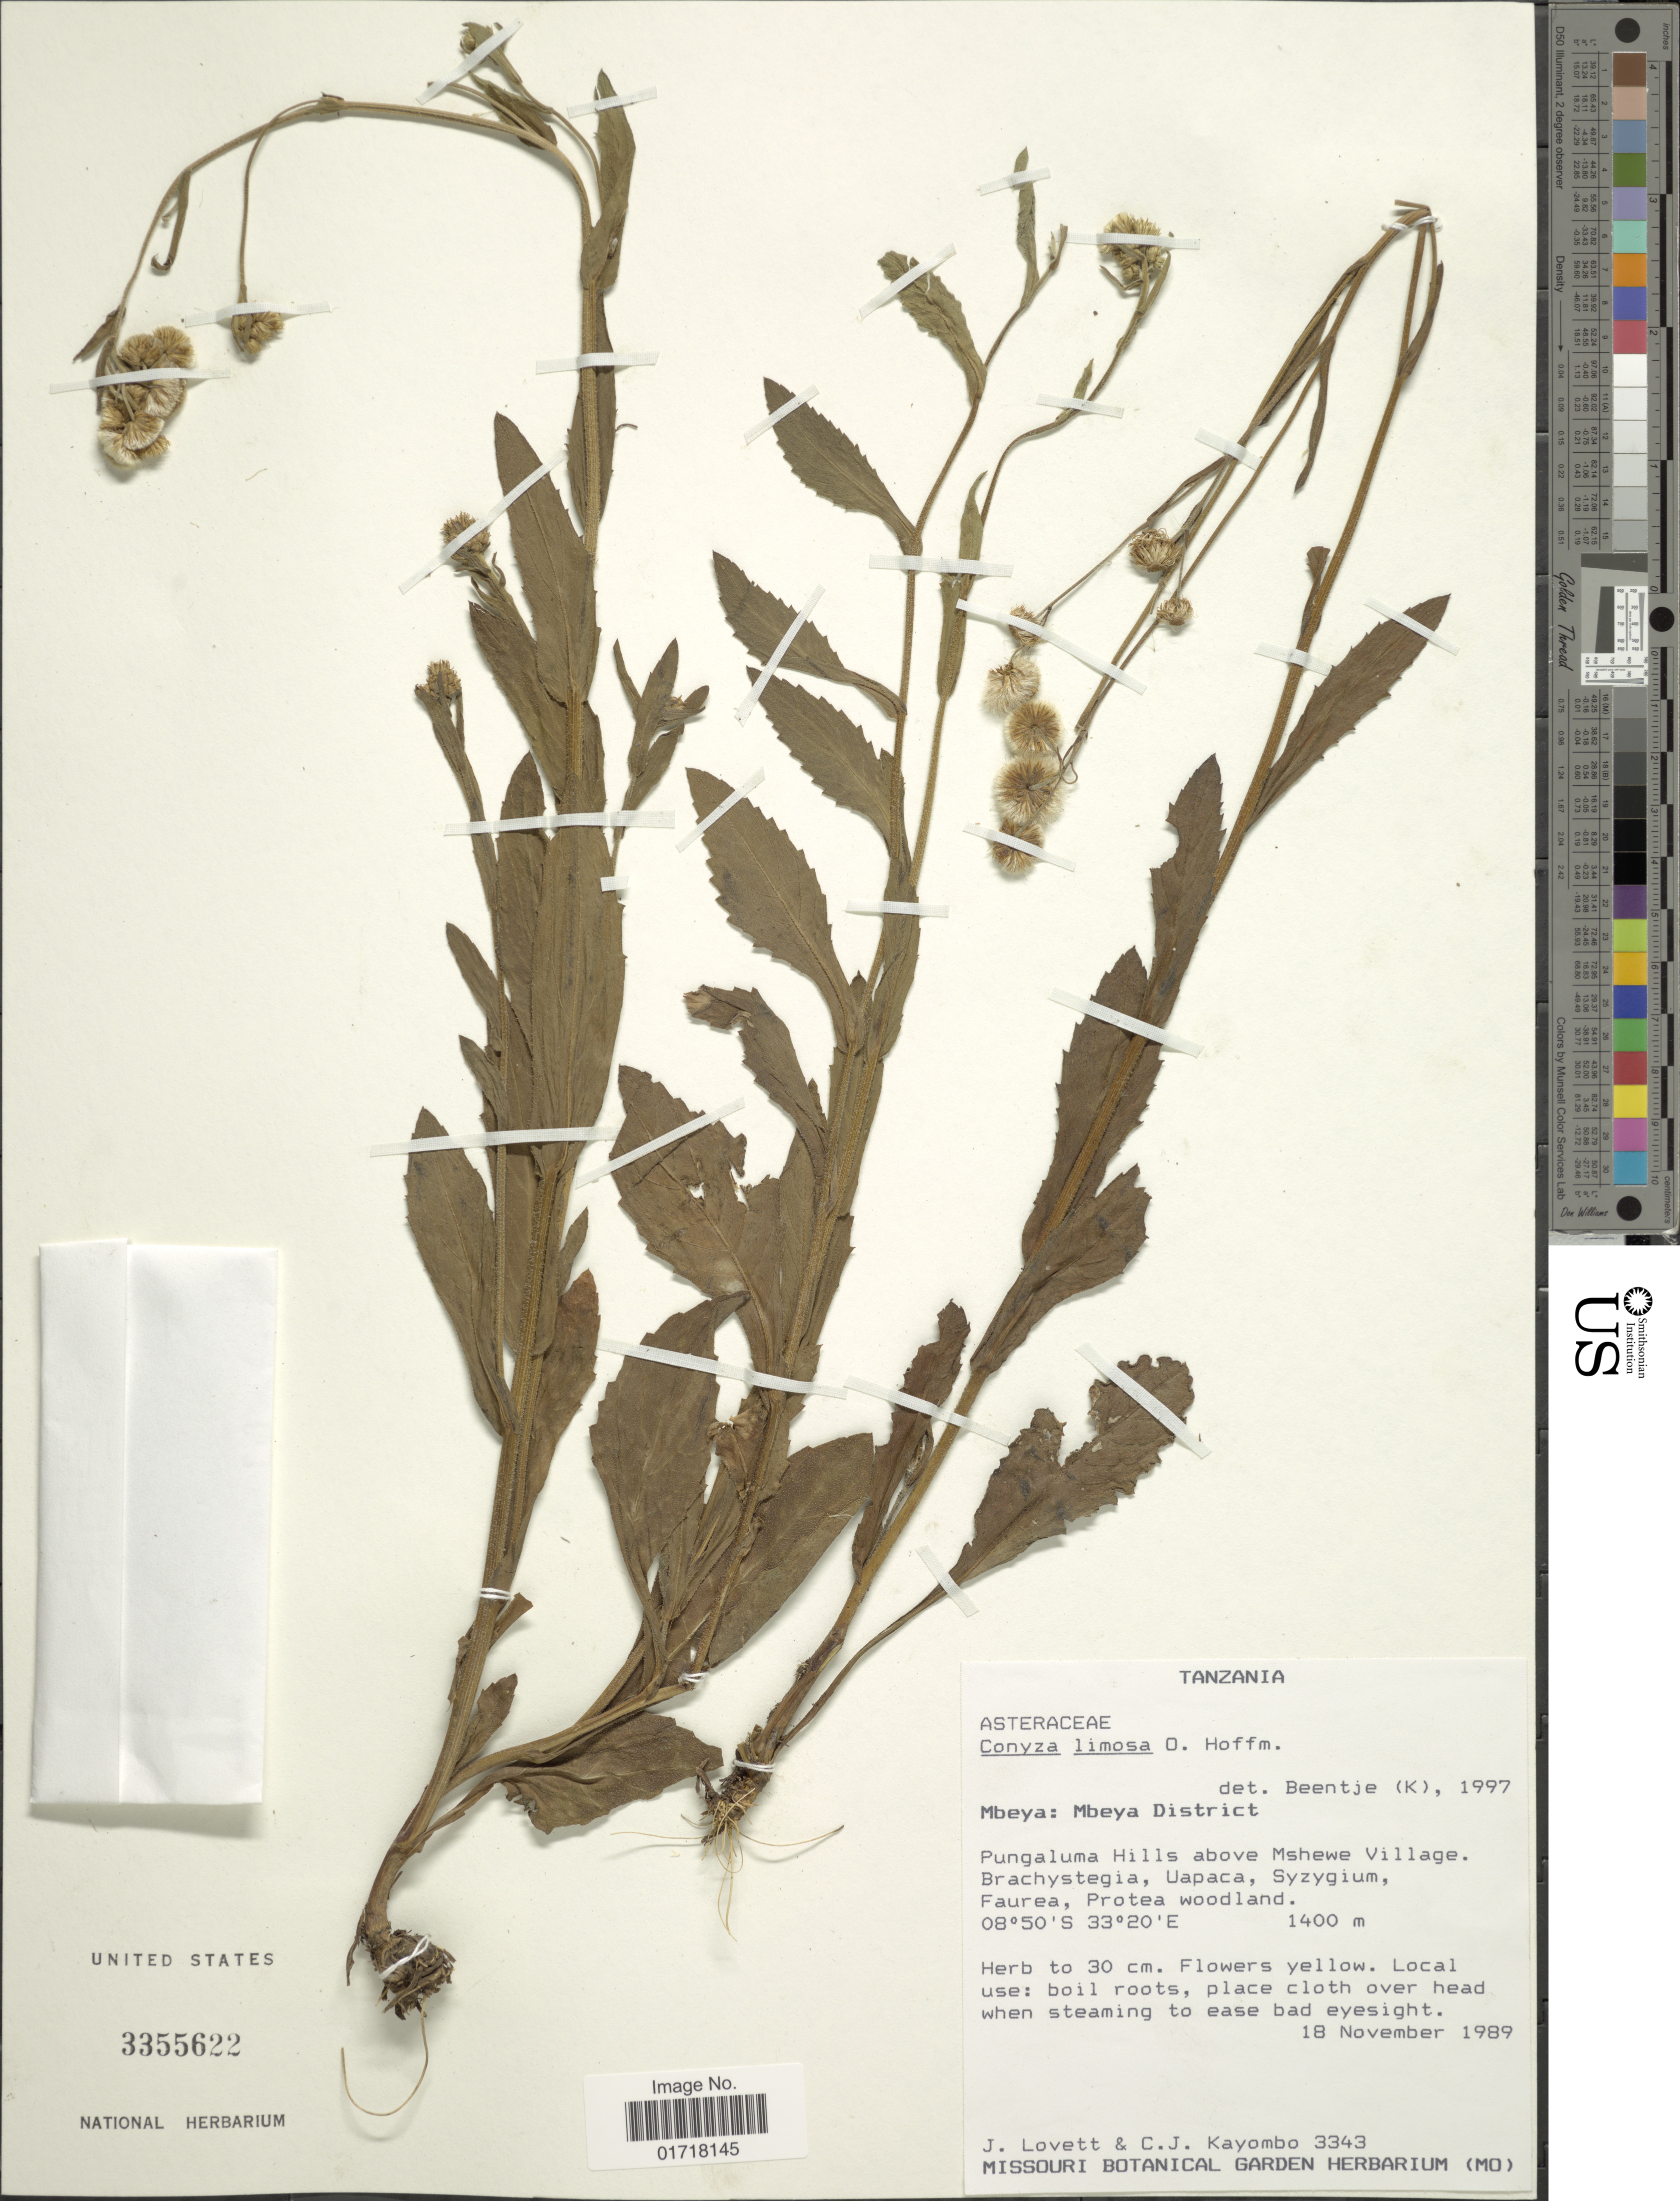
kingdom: Plantae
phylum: Tracheophyta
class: Magnoliopsida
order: Asterales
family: Asteraceae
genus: Conyza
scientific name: Conyza limosa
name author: O. Hoffm.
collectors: J. Lovett & C. Kayombo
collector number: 3343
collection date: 1989-11-18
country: Tanzania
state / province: Mbeya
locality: Mbeya: Mbeya District, Pungaluma HIlls above Mshewe Village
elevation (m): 1400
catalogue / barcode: US 3355622